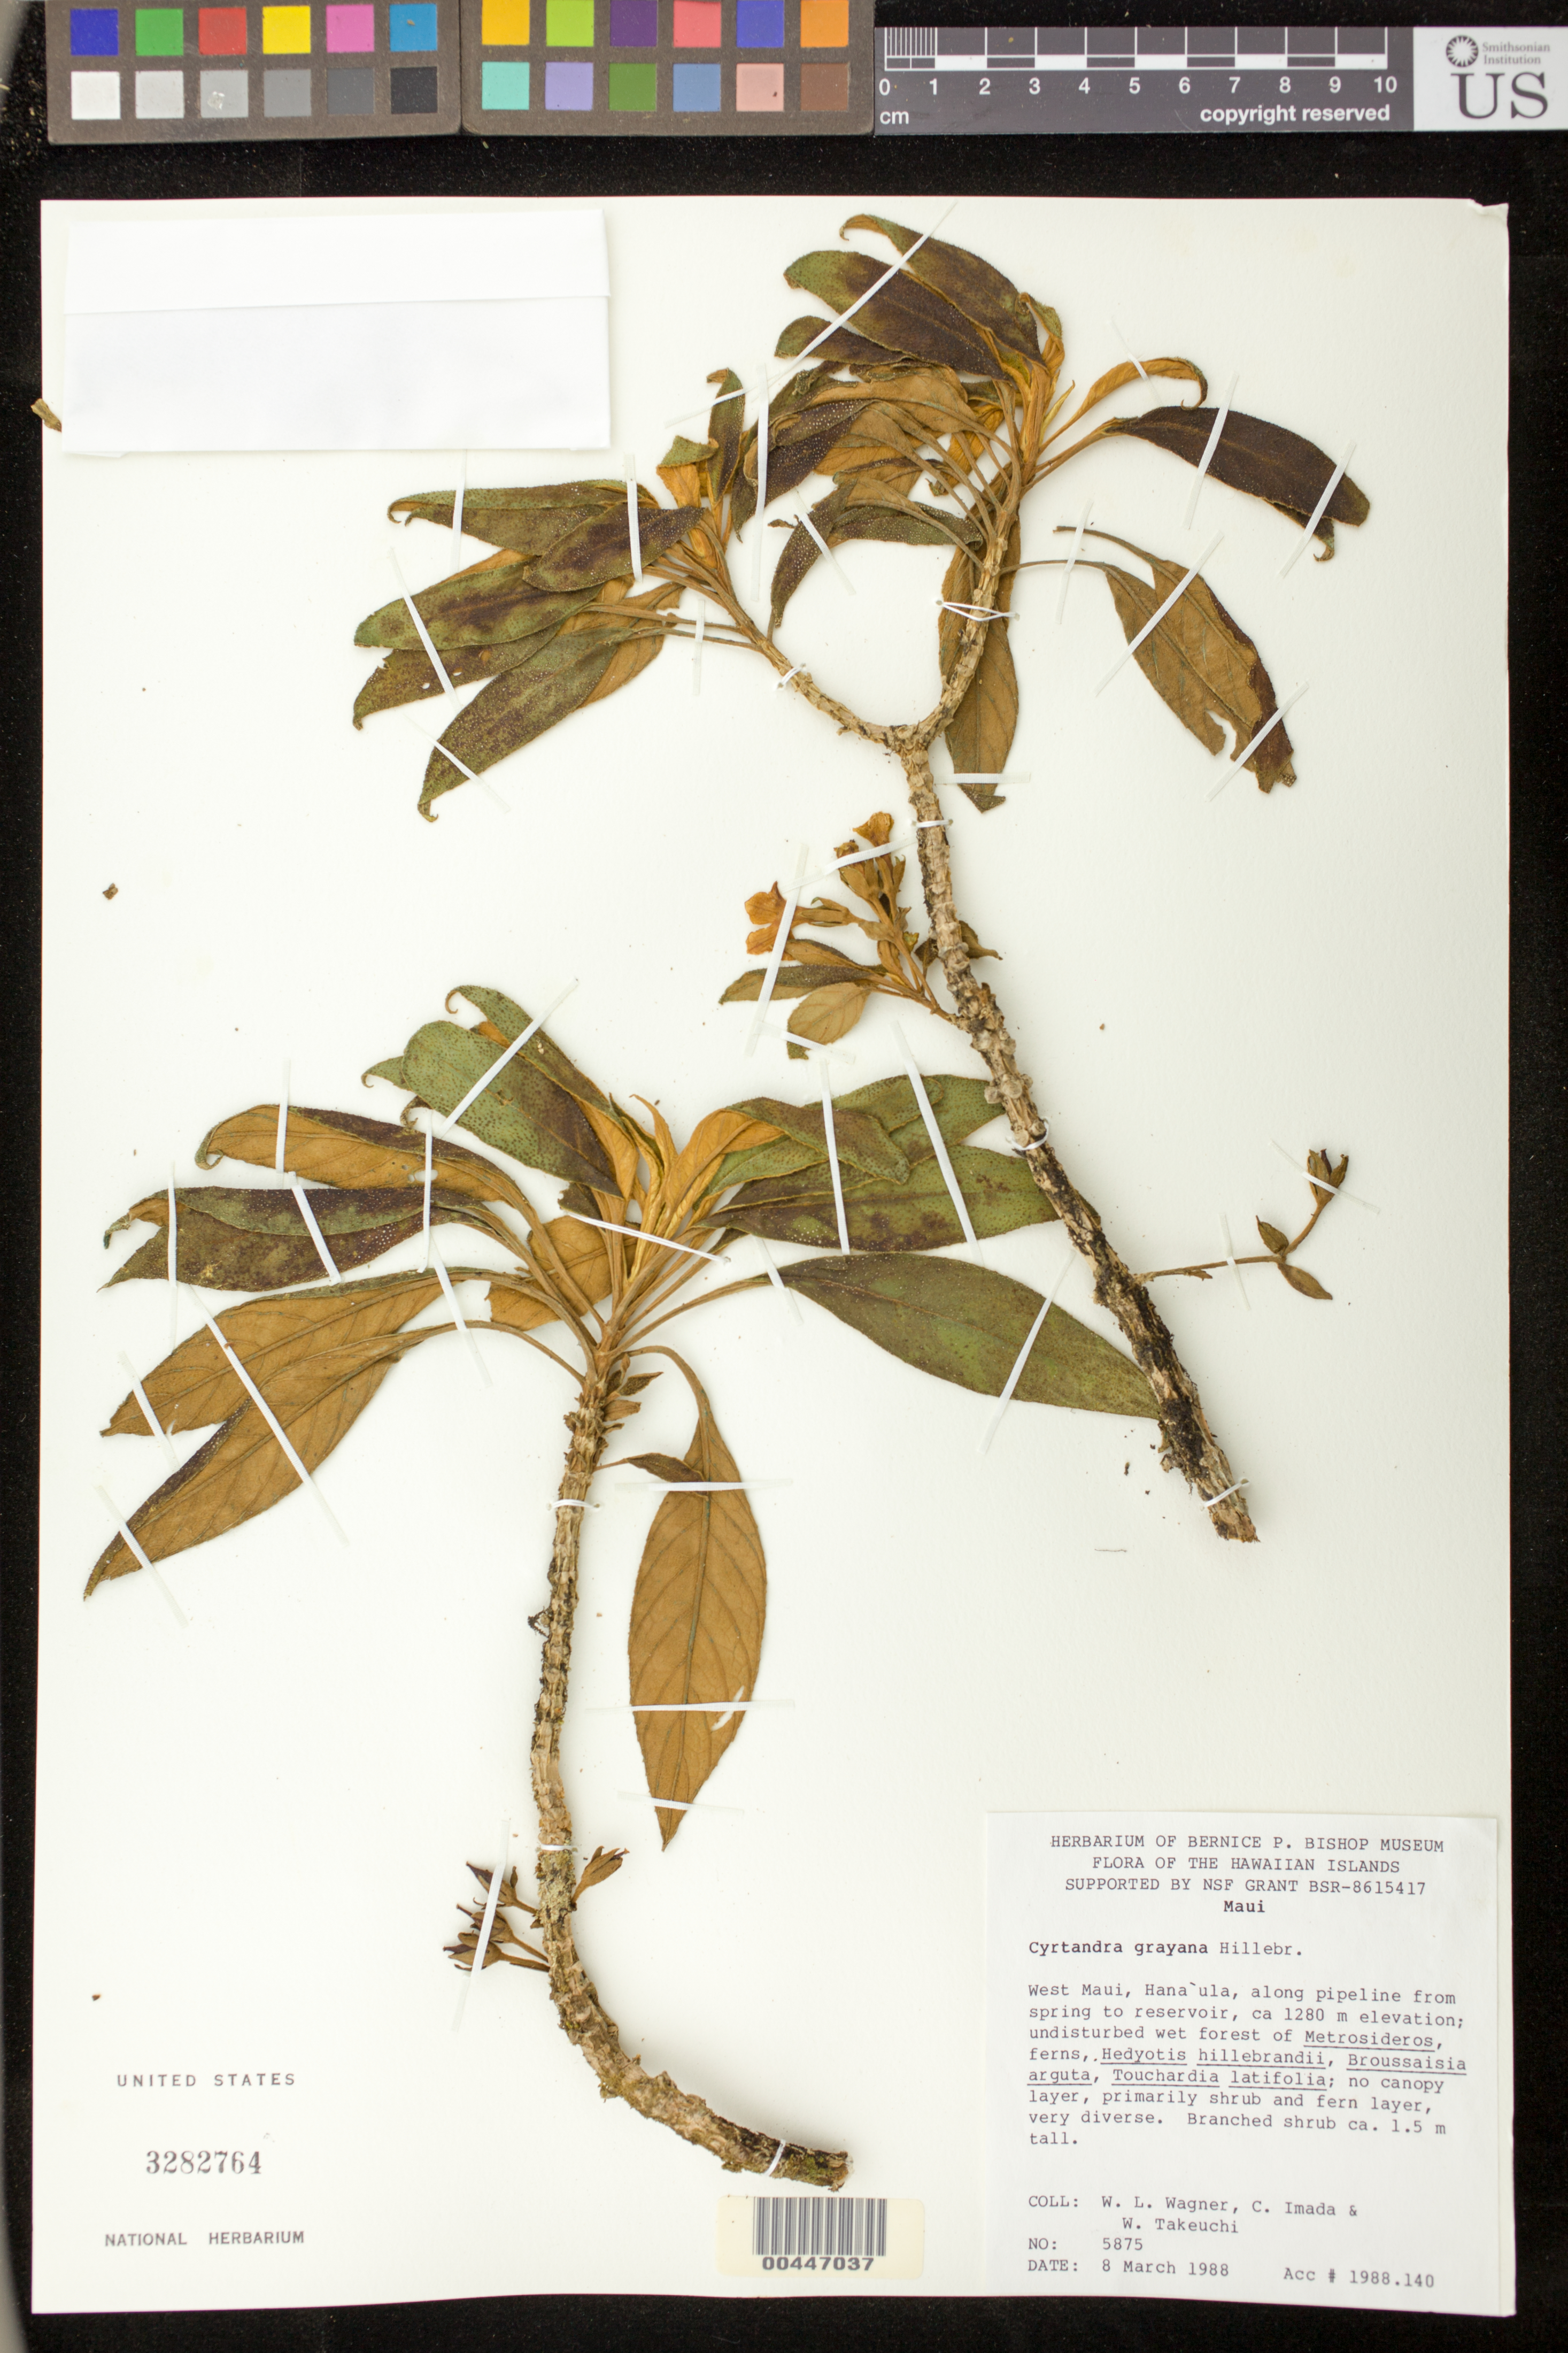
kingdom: Plantae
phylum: Tracheophyta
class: Magnoliopsida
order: Lamiales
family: Gesneriaceae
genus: Cyrtandra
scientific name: Cyrtandra grayana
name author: Hillebr.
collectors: W. L. Wagner, C. Imada & W. N. Takeuchi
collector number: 5875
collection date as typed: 08 Mar 1988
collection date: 1988-03-08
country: United States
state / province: Hawaii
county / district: Maui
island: Maui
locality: West Mmaui, Hana Ula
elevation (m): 1280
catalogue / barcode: US 3282764